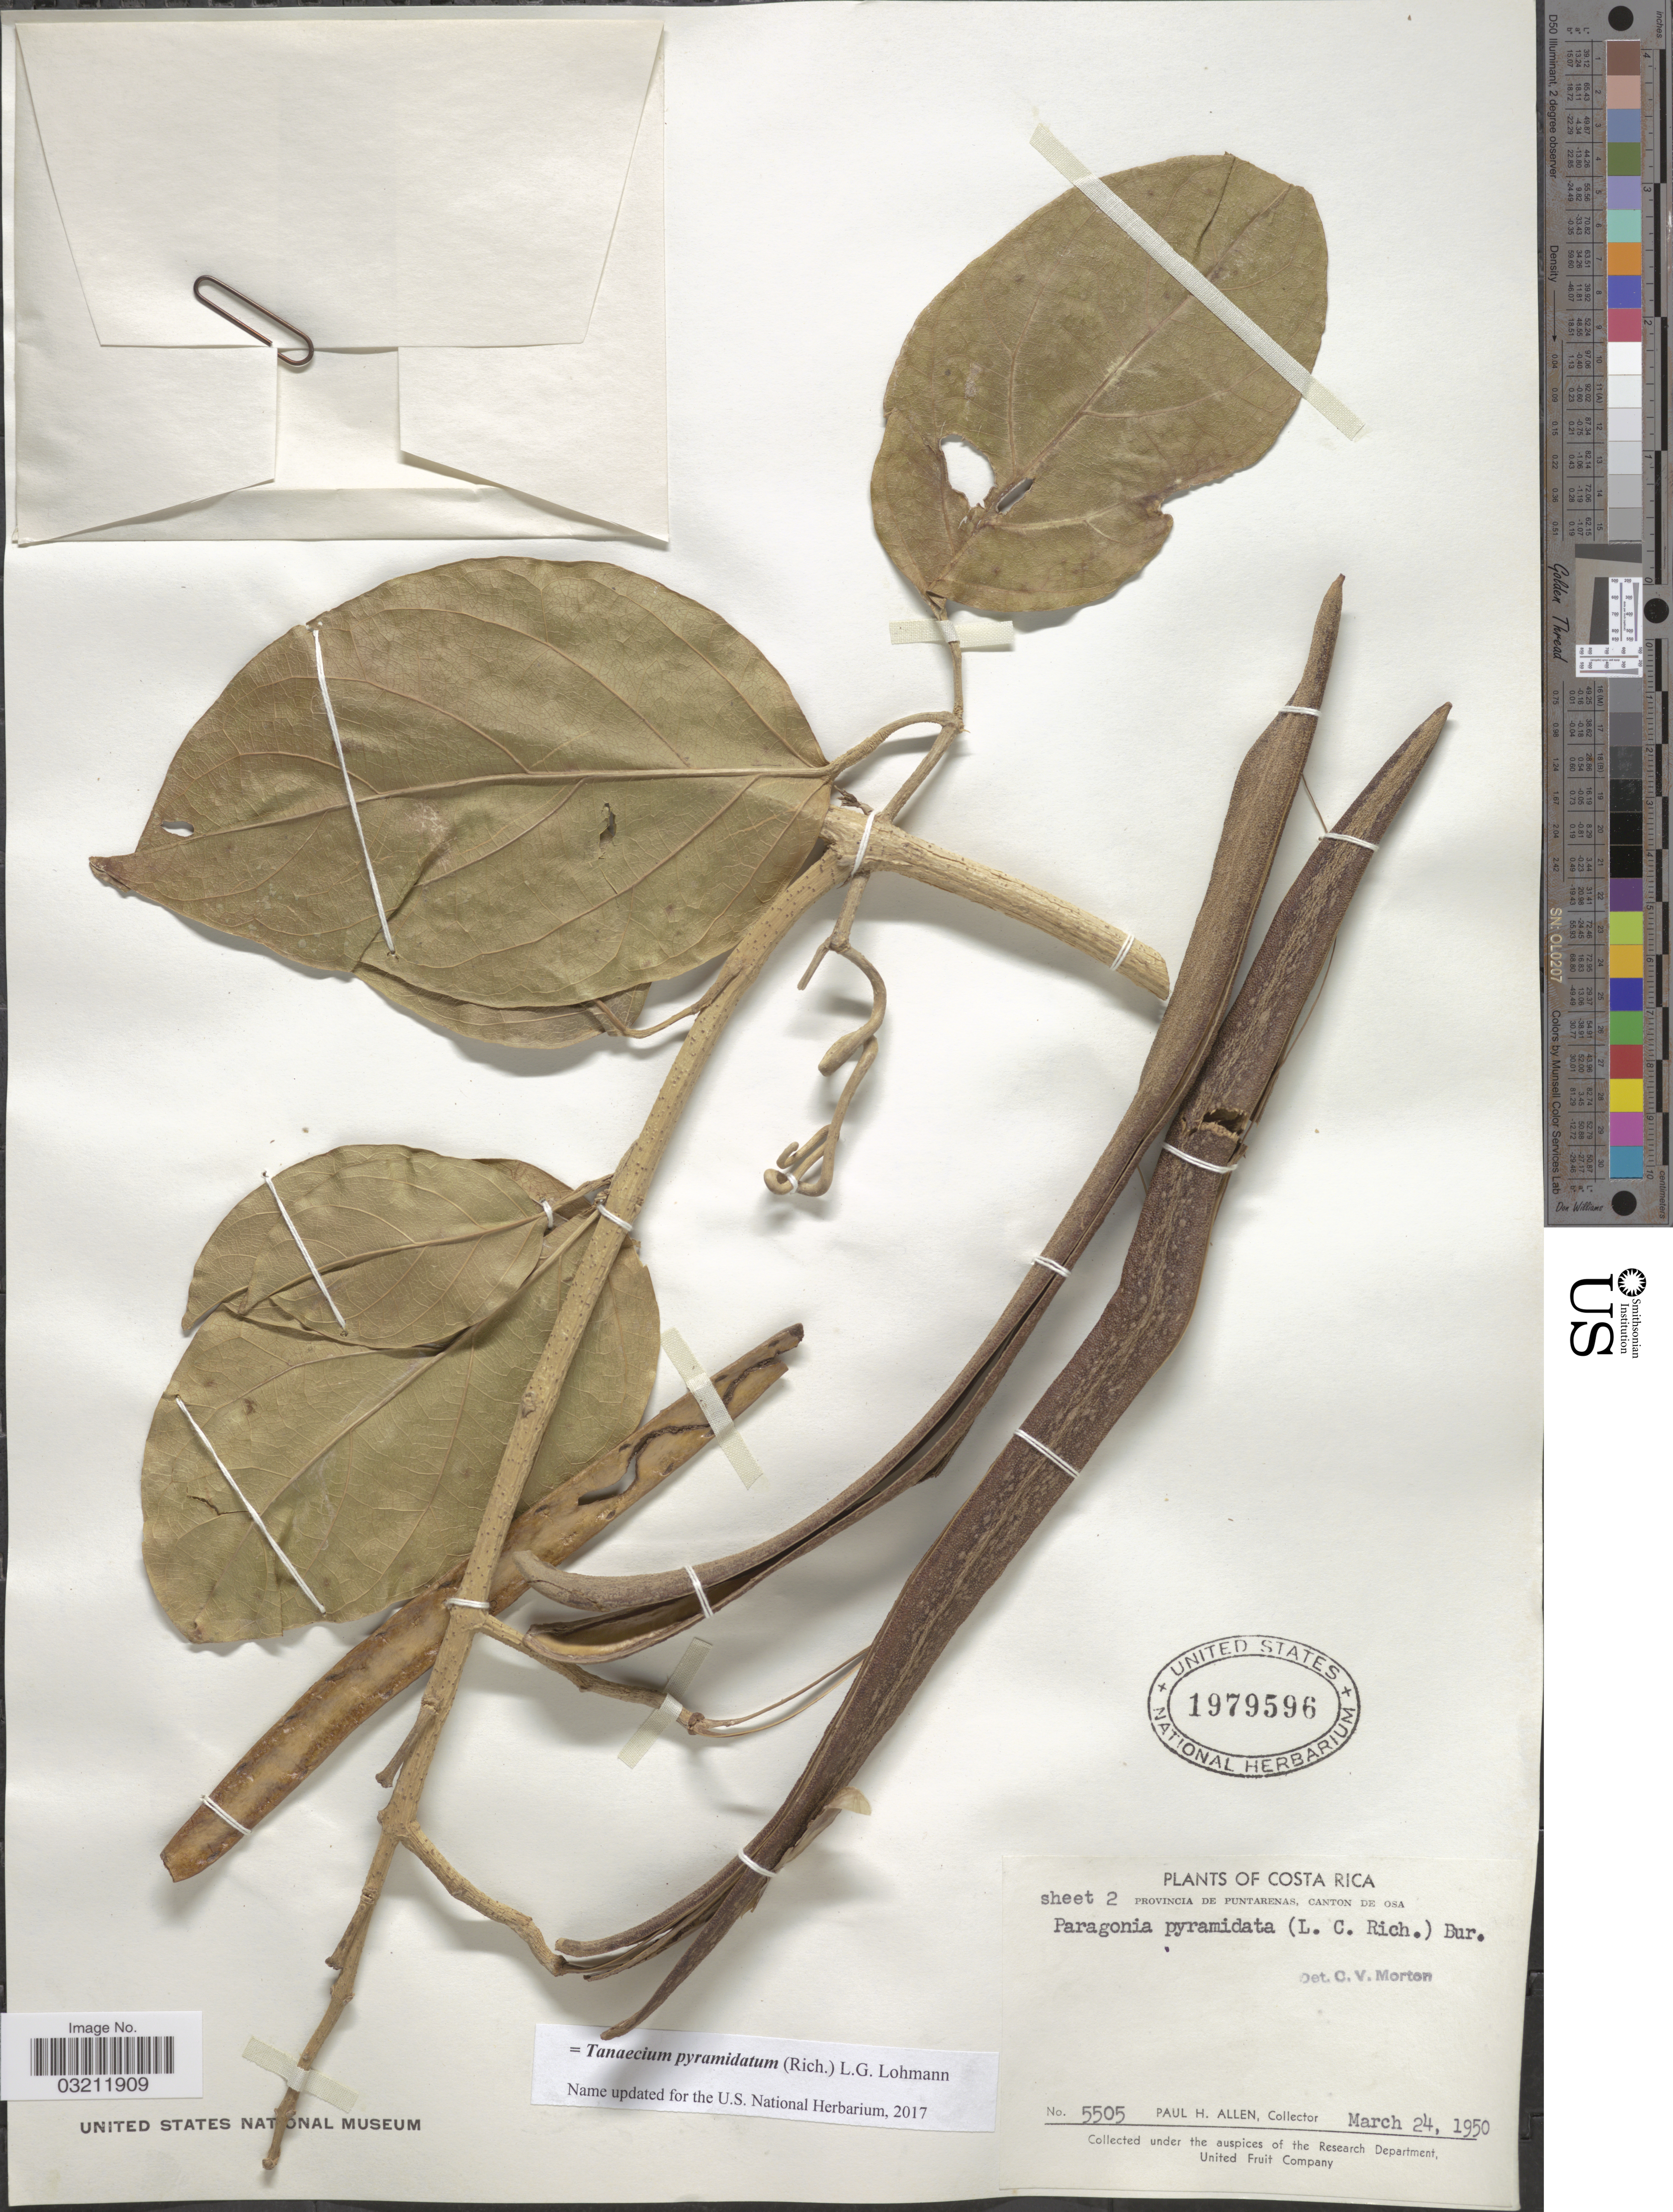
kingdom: Plantae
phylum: Tracheophyta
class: Magnoliopsida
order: Lamiales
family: Bignoniaceae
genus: Tanaecium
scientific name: Tanaecium pyramidatum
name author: (Rich.) L.G. Lohmann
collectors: P. H. Allen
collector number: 5505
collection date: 1950-03-24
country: Costa Rica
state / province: Puntarenas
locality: Canton de Osa.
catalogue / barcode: US 1979596